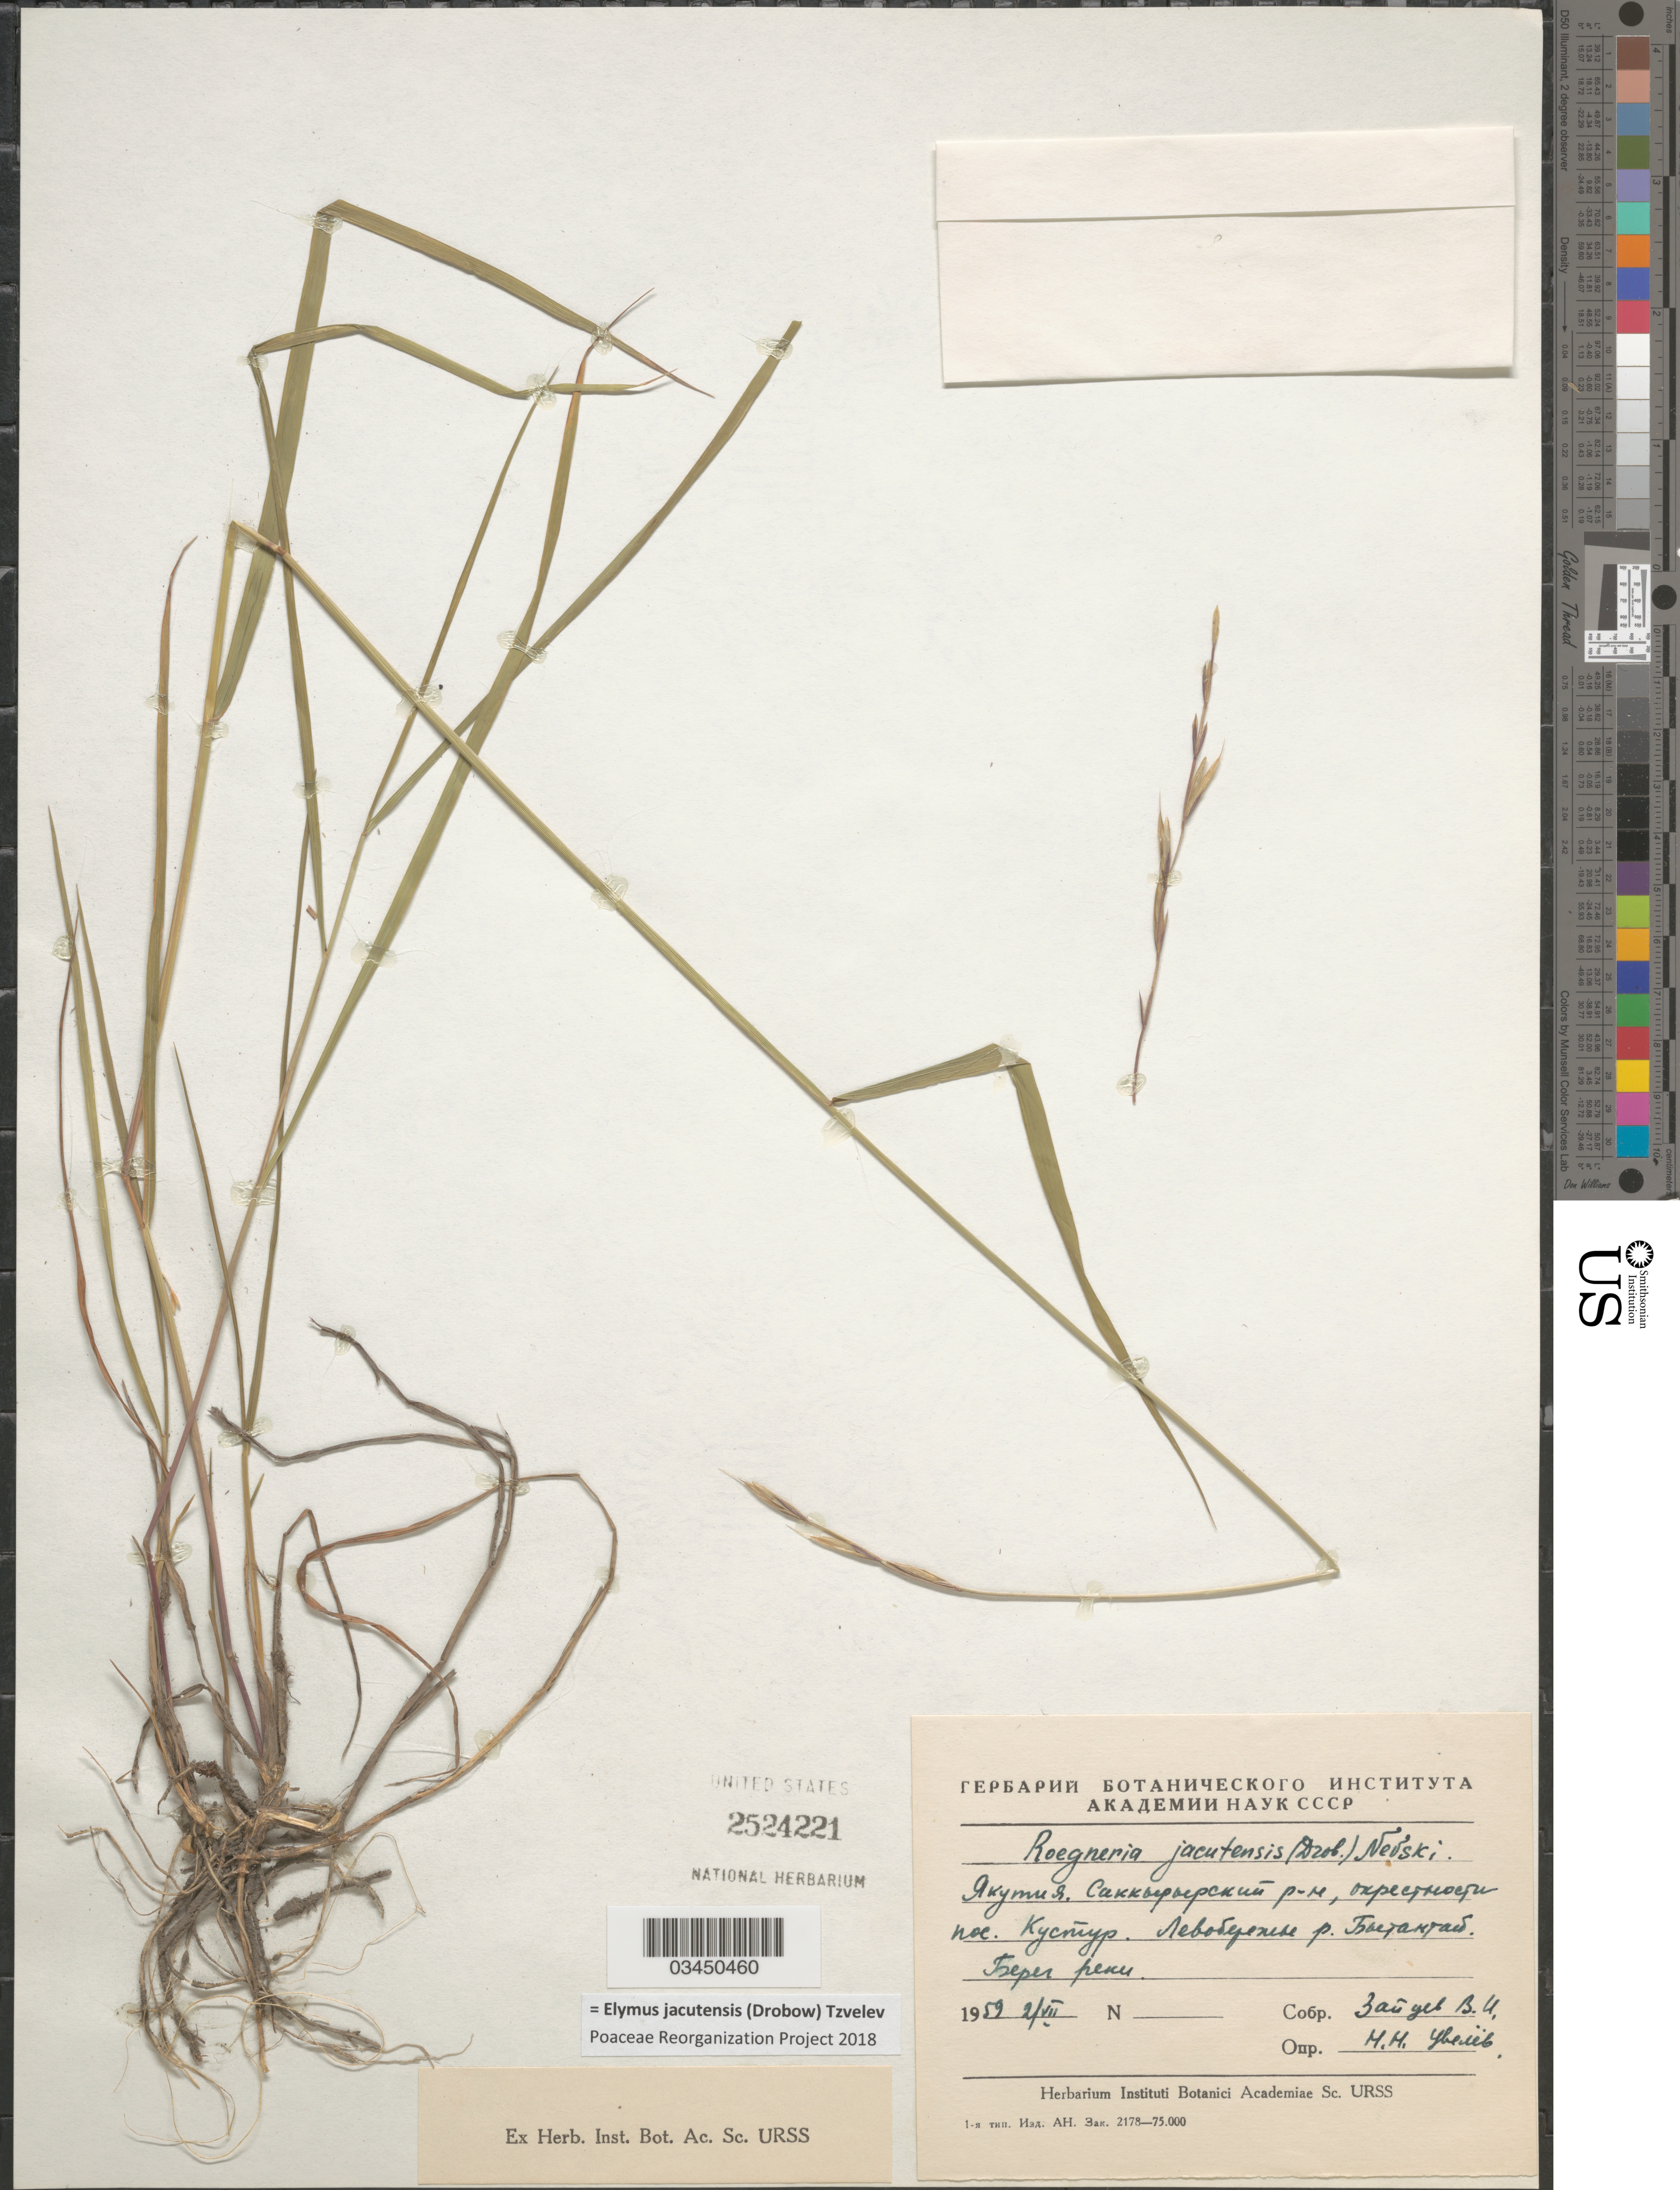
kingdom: Plantae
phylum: Tracheophyta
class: Liliopsida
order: Poales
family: Poaceae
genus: Elymus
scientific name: Elymus jacutensis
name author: (Drobow) Tzvelev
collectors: V. Zaitsev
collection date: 1959-07-02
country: Russian Federation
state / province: Sakha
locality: Vicinity Kustur, left shore of river Bytantay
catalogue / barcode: US 2524221